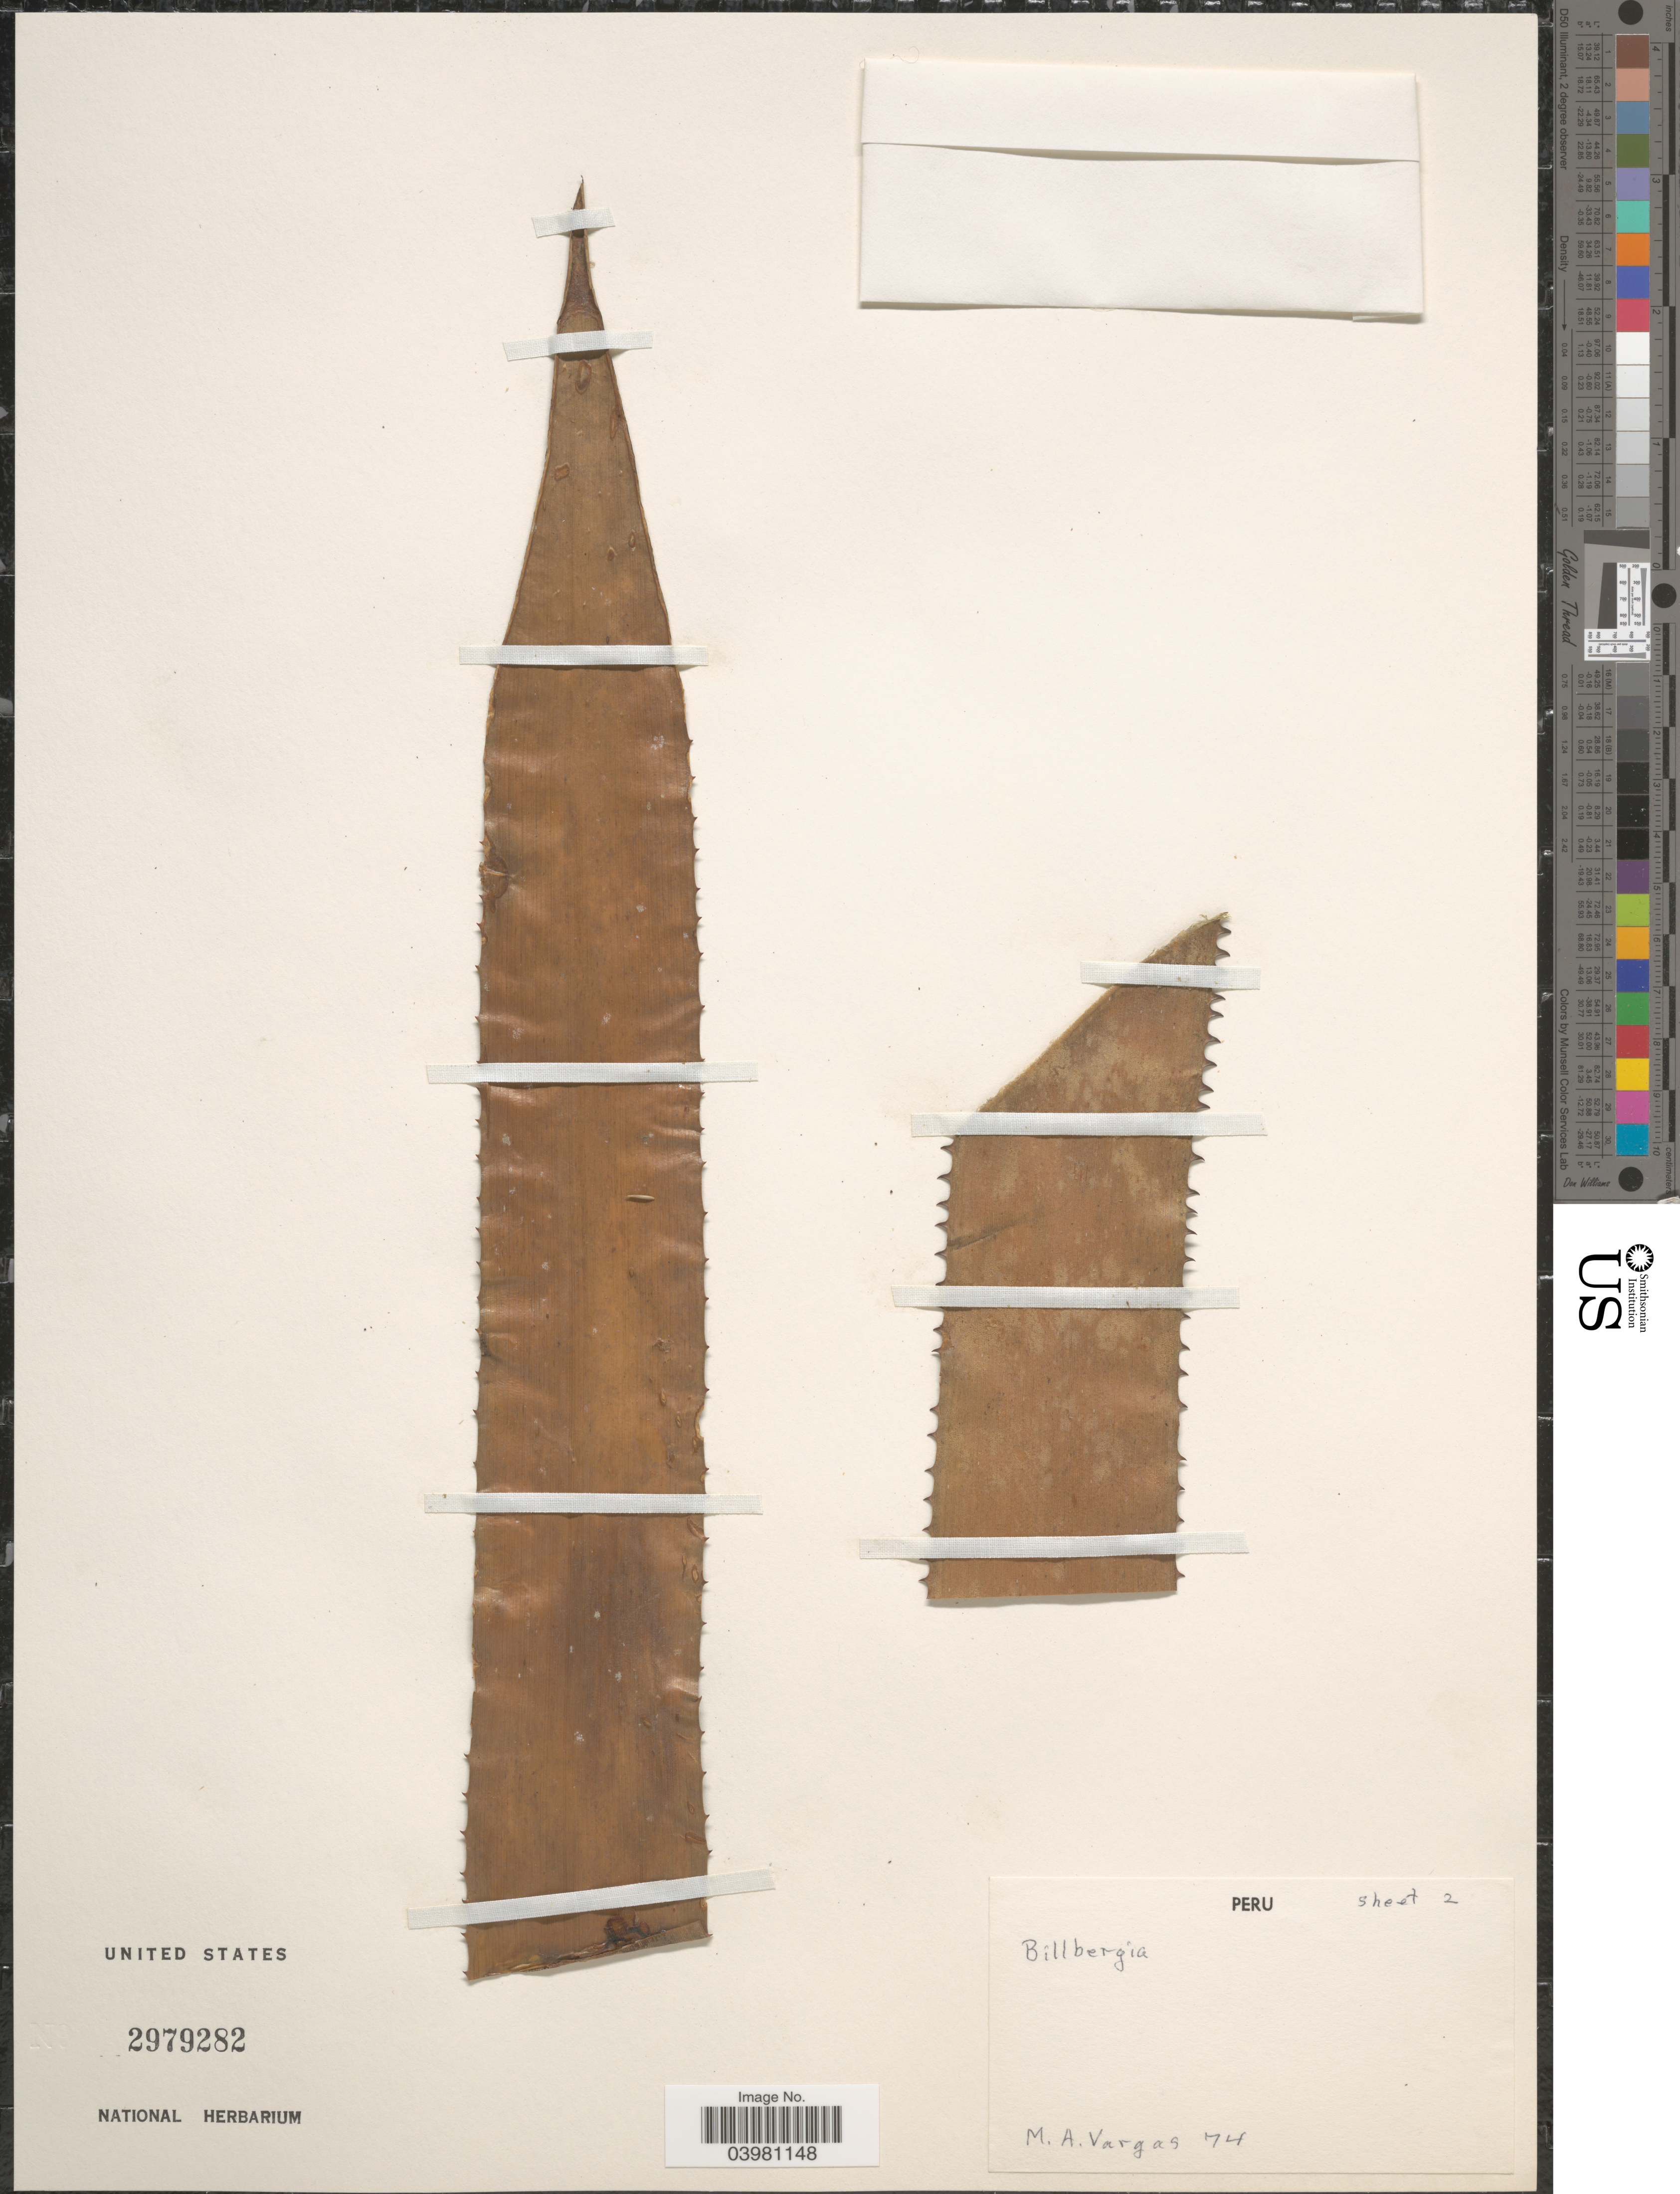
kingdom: Plantae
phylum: Tracheophyta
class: Liliopsida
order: Poales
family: Bromeliaceae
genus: Billbergia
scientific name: Billbergia sp.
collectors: M. Vargas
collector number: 74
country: Peru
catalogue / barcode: US 2979282